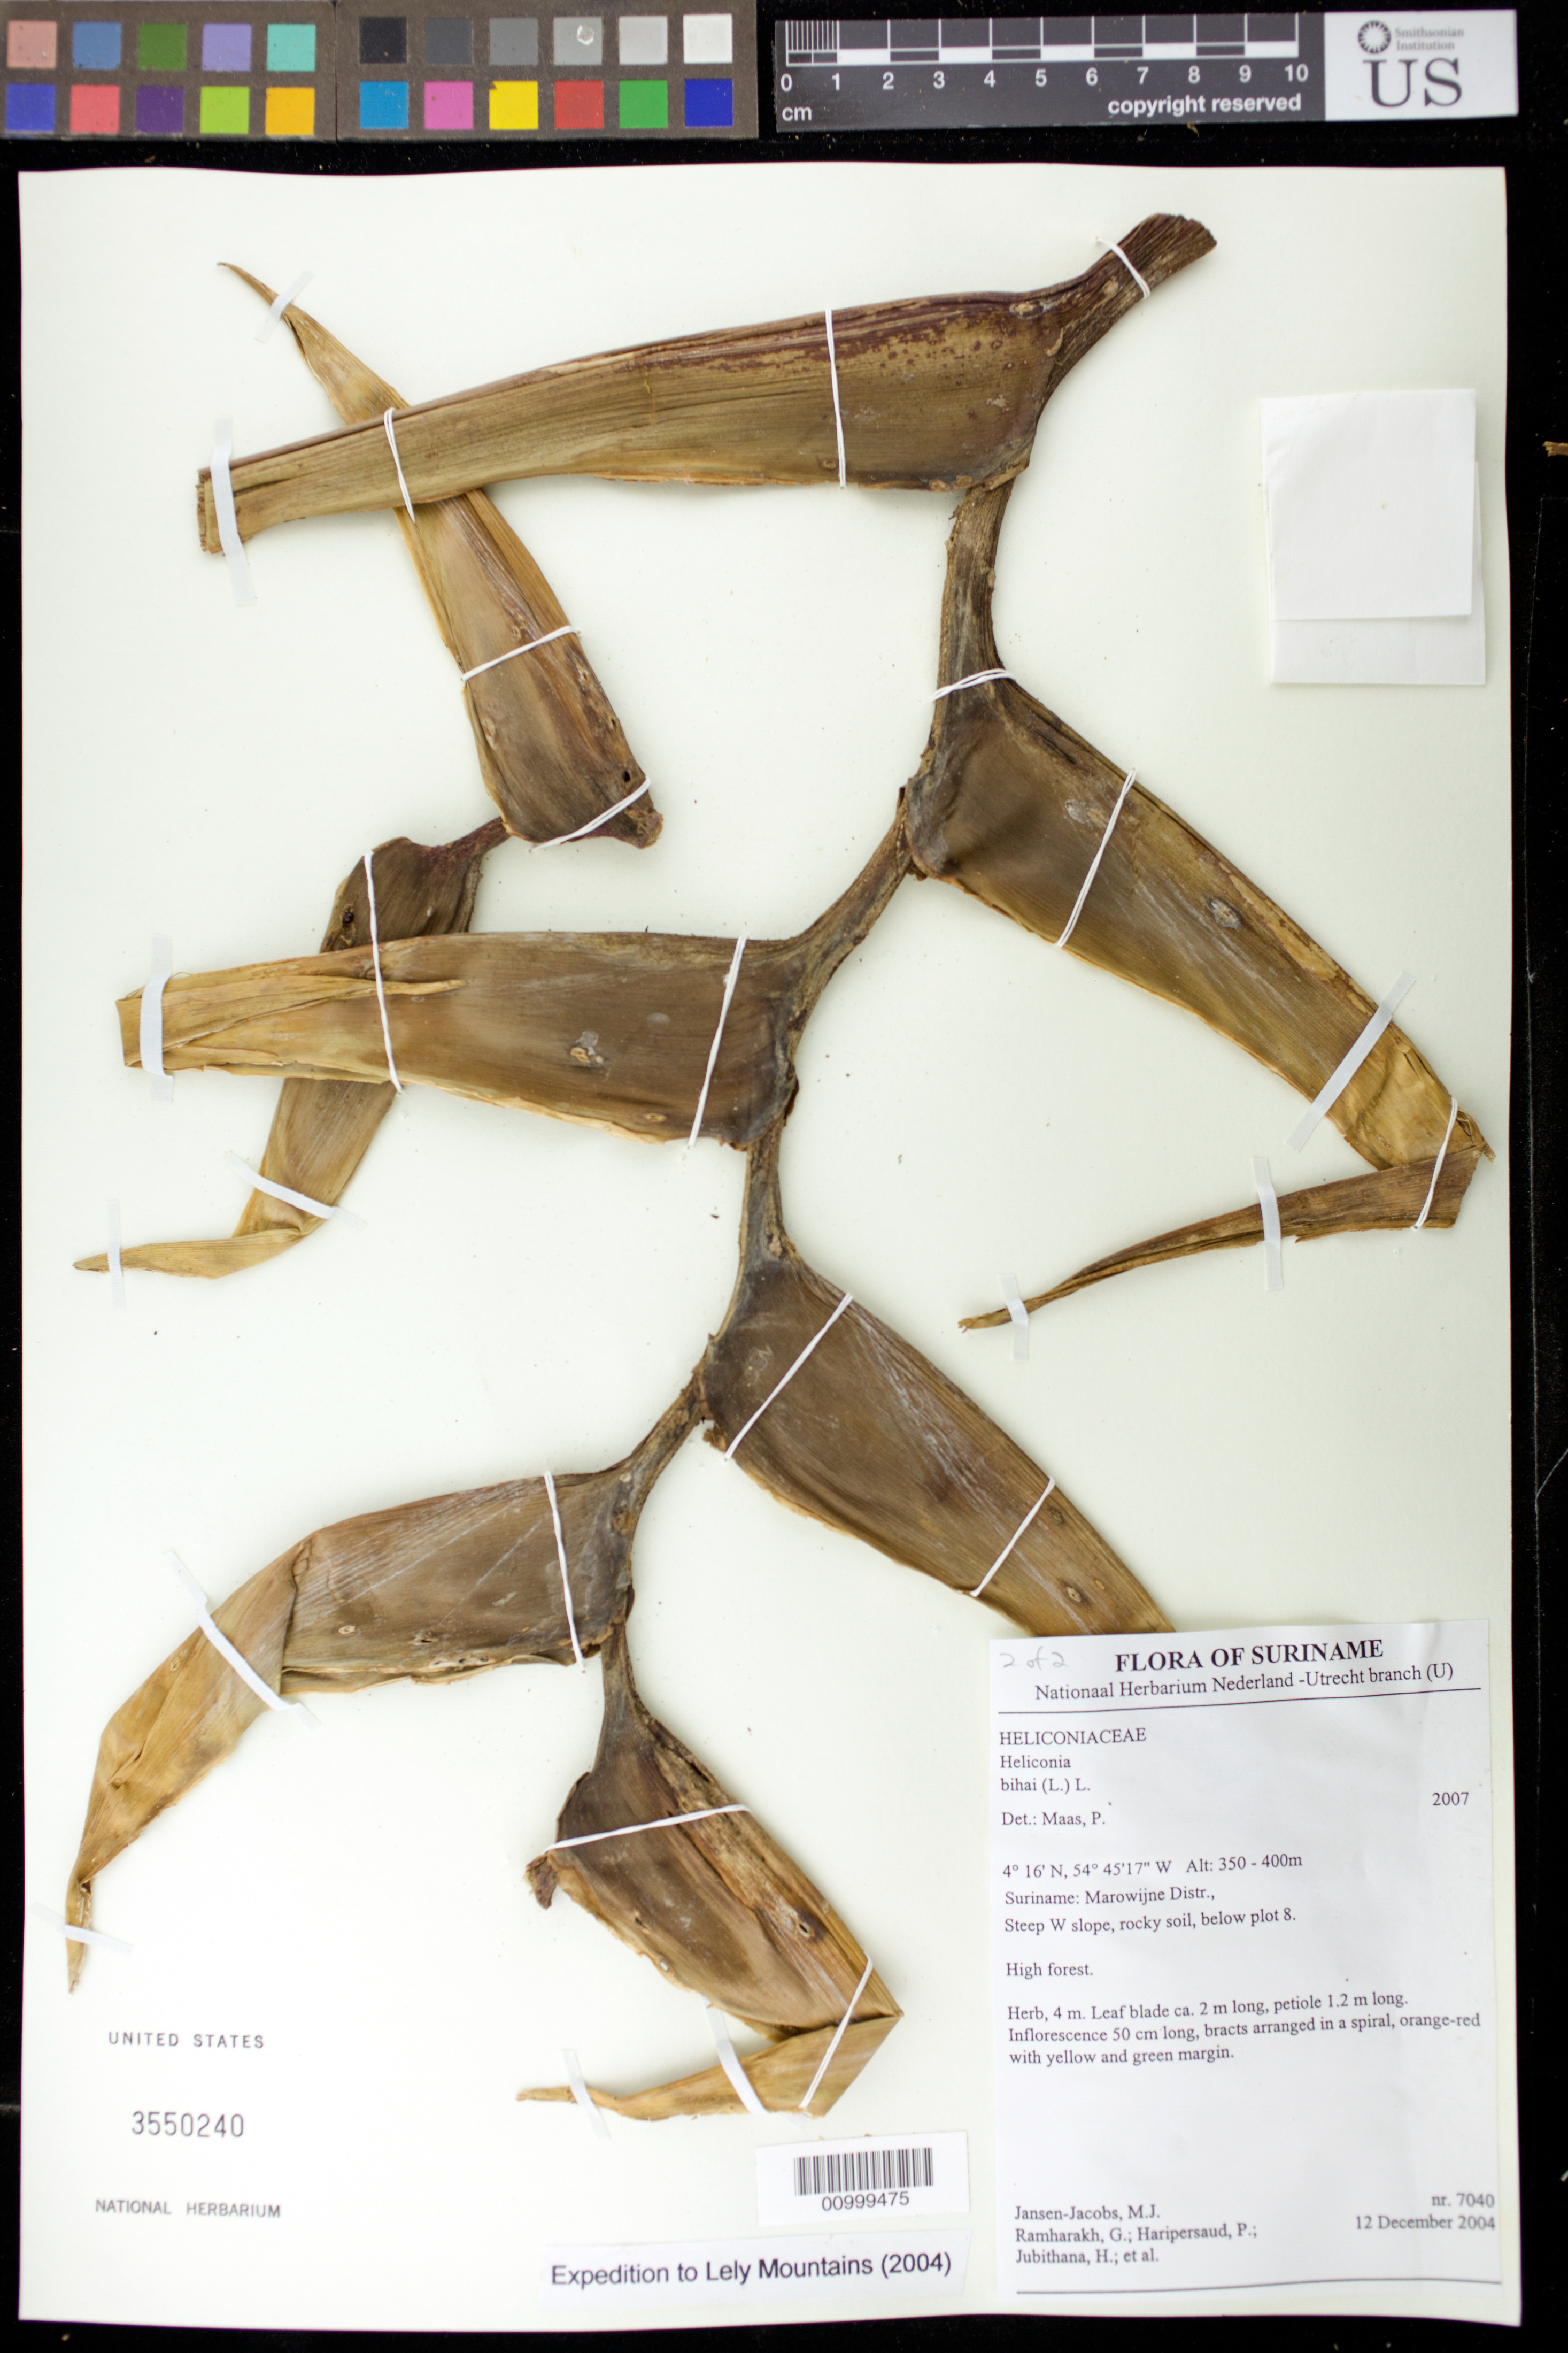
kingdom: Plantae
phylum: Tracheophyta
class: Liliopsida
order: Zingiberales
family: Heliconiaceae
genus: Heliconia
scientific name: Heliconia bihai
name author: (L.) L.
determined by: Maas, Paul J. M.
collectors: M. J. Jansen-Jacobs et al.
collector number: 4070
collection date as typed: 12-Dec-04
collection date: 2004-12-12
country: Suriname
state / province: Marowijne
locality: Steep W slope, below plot 8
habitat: Steep West slope, rocky soil, below plot 8. High forest.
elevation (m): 350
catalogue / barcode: US 3550240